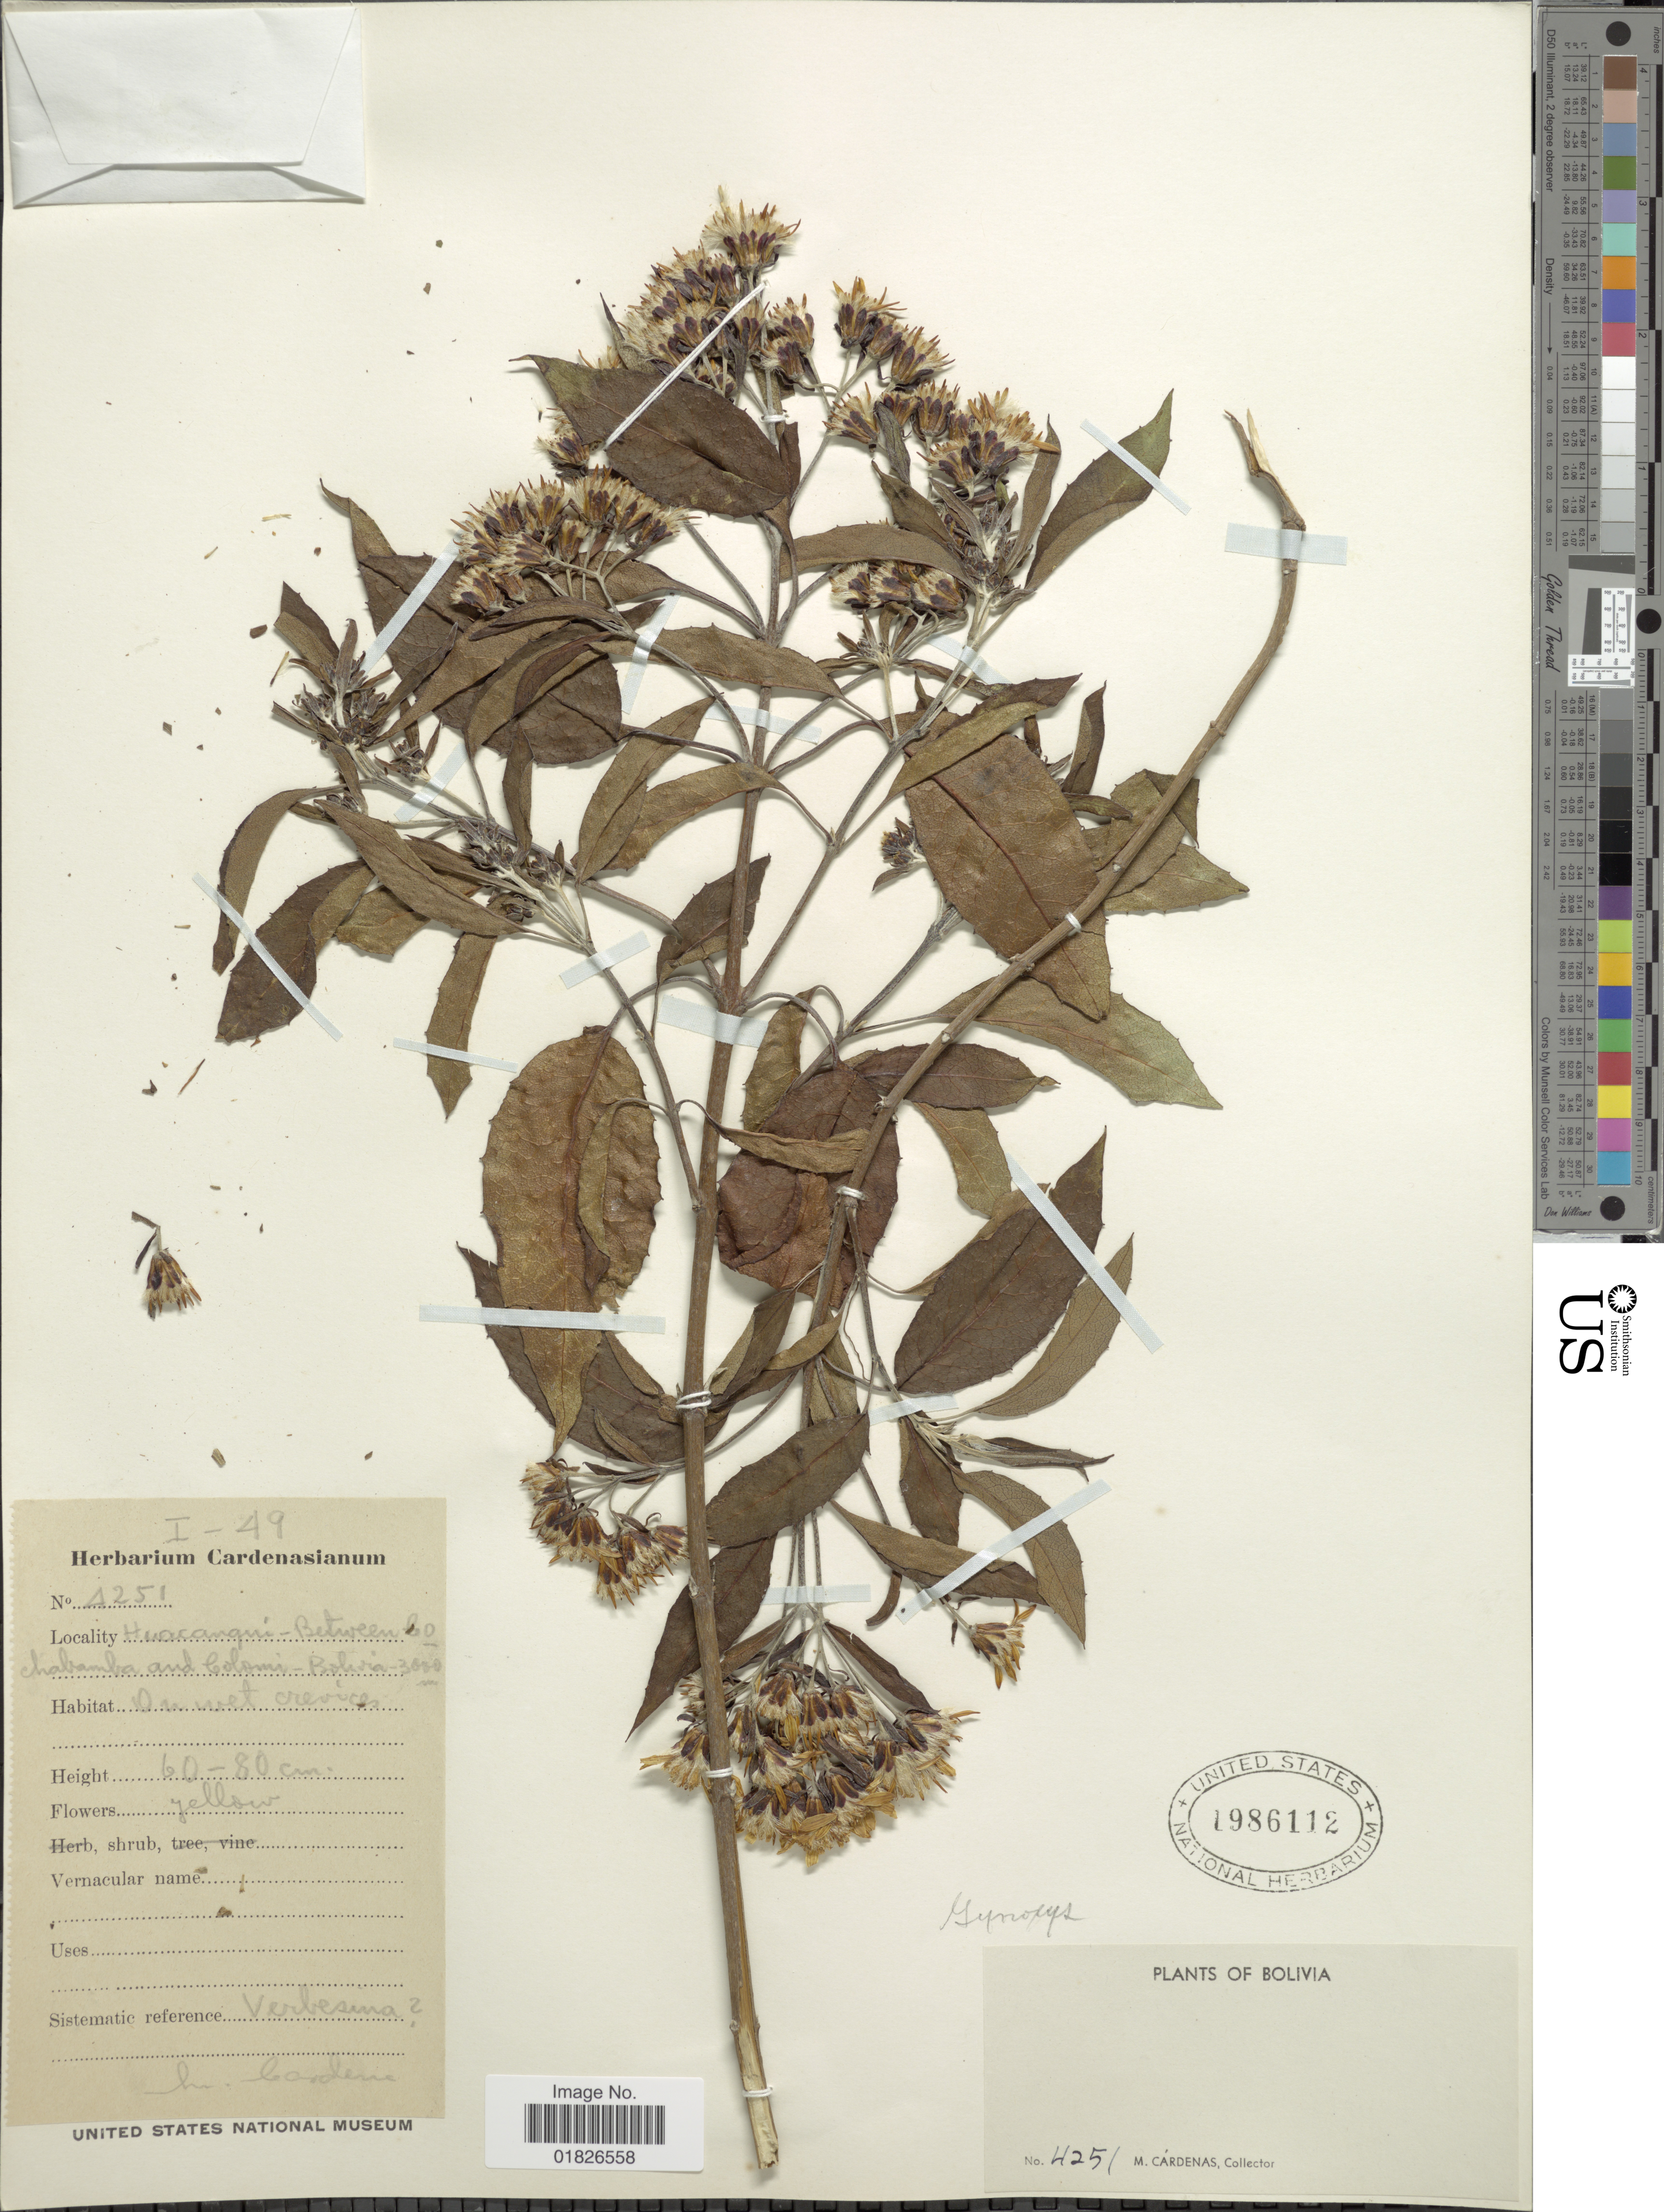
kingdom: Plantae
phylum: Tracheophyta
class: Magnoliopsida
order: Asterales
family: Asteraceae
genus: Gynoxys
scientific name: Gynoxys psilophylla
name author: Klatt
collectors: M. Cárdenas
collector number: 4251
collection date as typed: Transcribed d/m/y: /1/49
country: Bolivia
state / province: Cochabamba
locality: Huacanqui, between Cochabamba and Colomi. On wet crevices.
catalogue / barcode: US 1986112